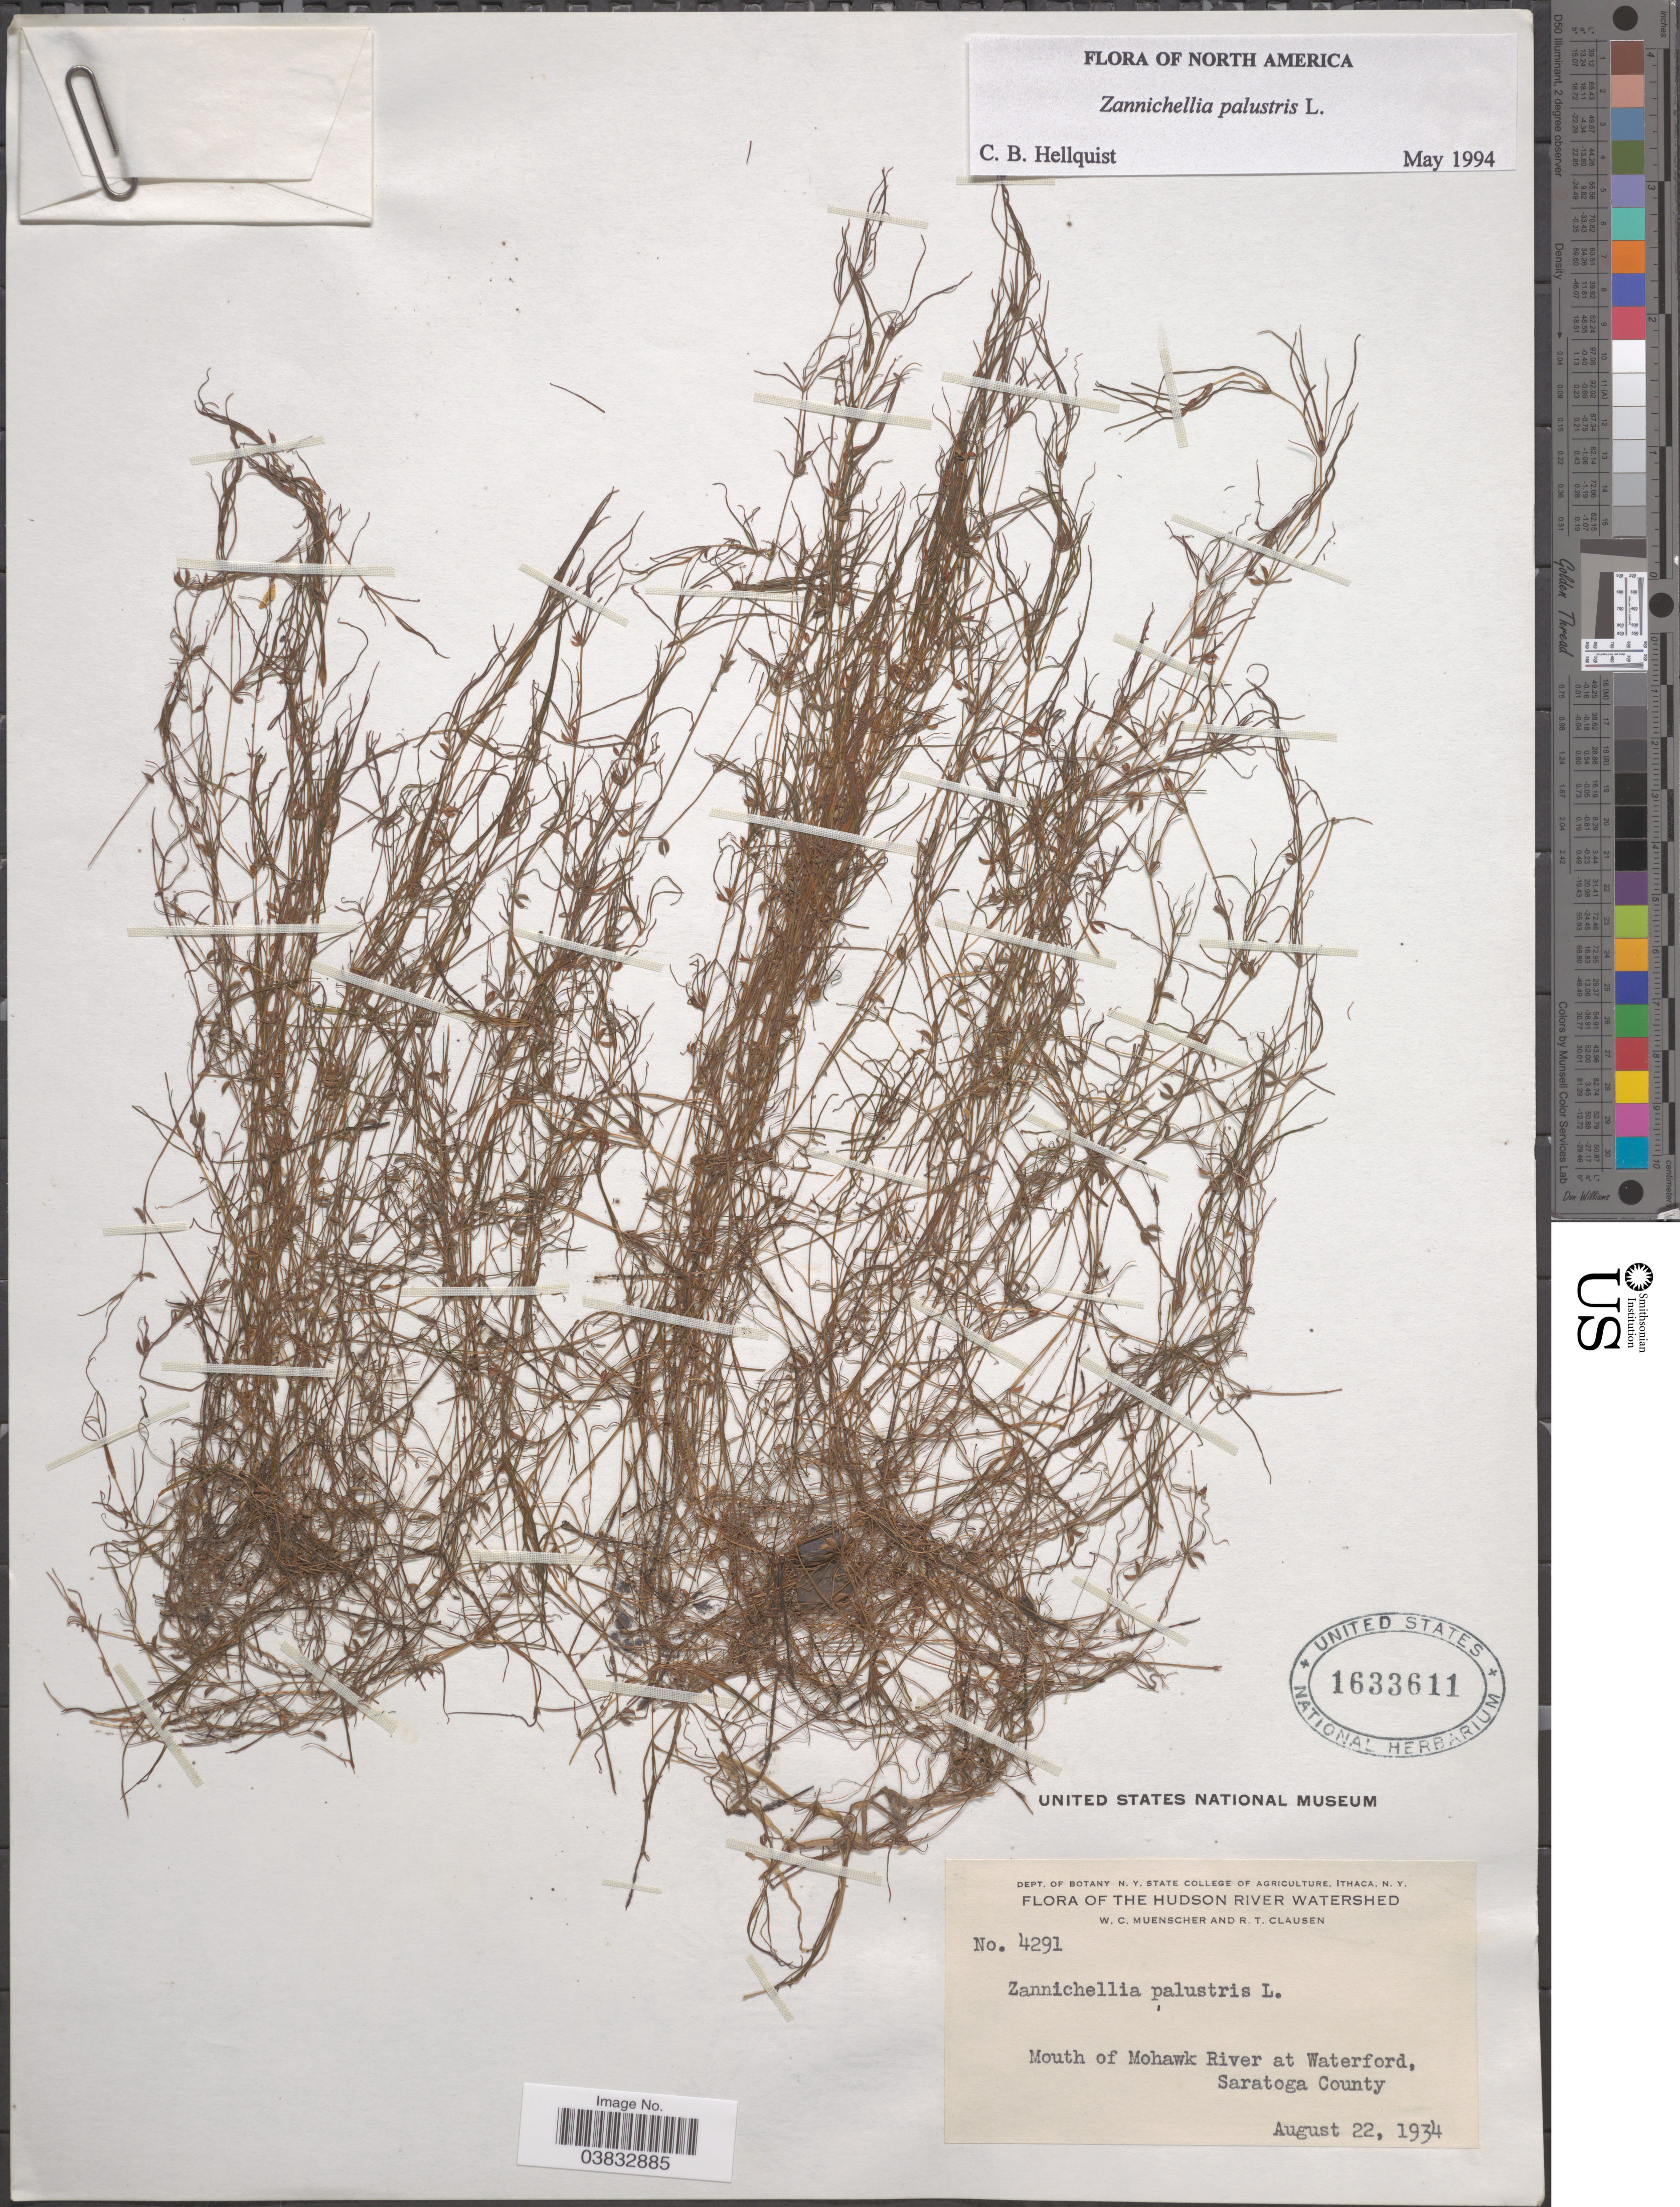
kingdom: Plantae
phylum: Tracheophyta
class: Liliopsida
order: Alismatales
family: Potamogetonaceae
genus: Zannichellia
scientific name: Zannichellia palustris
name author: L.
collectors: W. Muenscher & R. T. Clausen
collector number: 4291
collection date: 1934-08-22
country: United States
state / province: New York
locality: The Hudson River Watershed. Mouth of Mohawk River at Waterford, Saratoga County.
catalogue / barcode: US 1633611